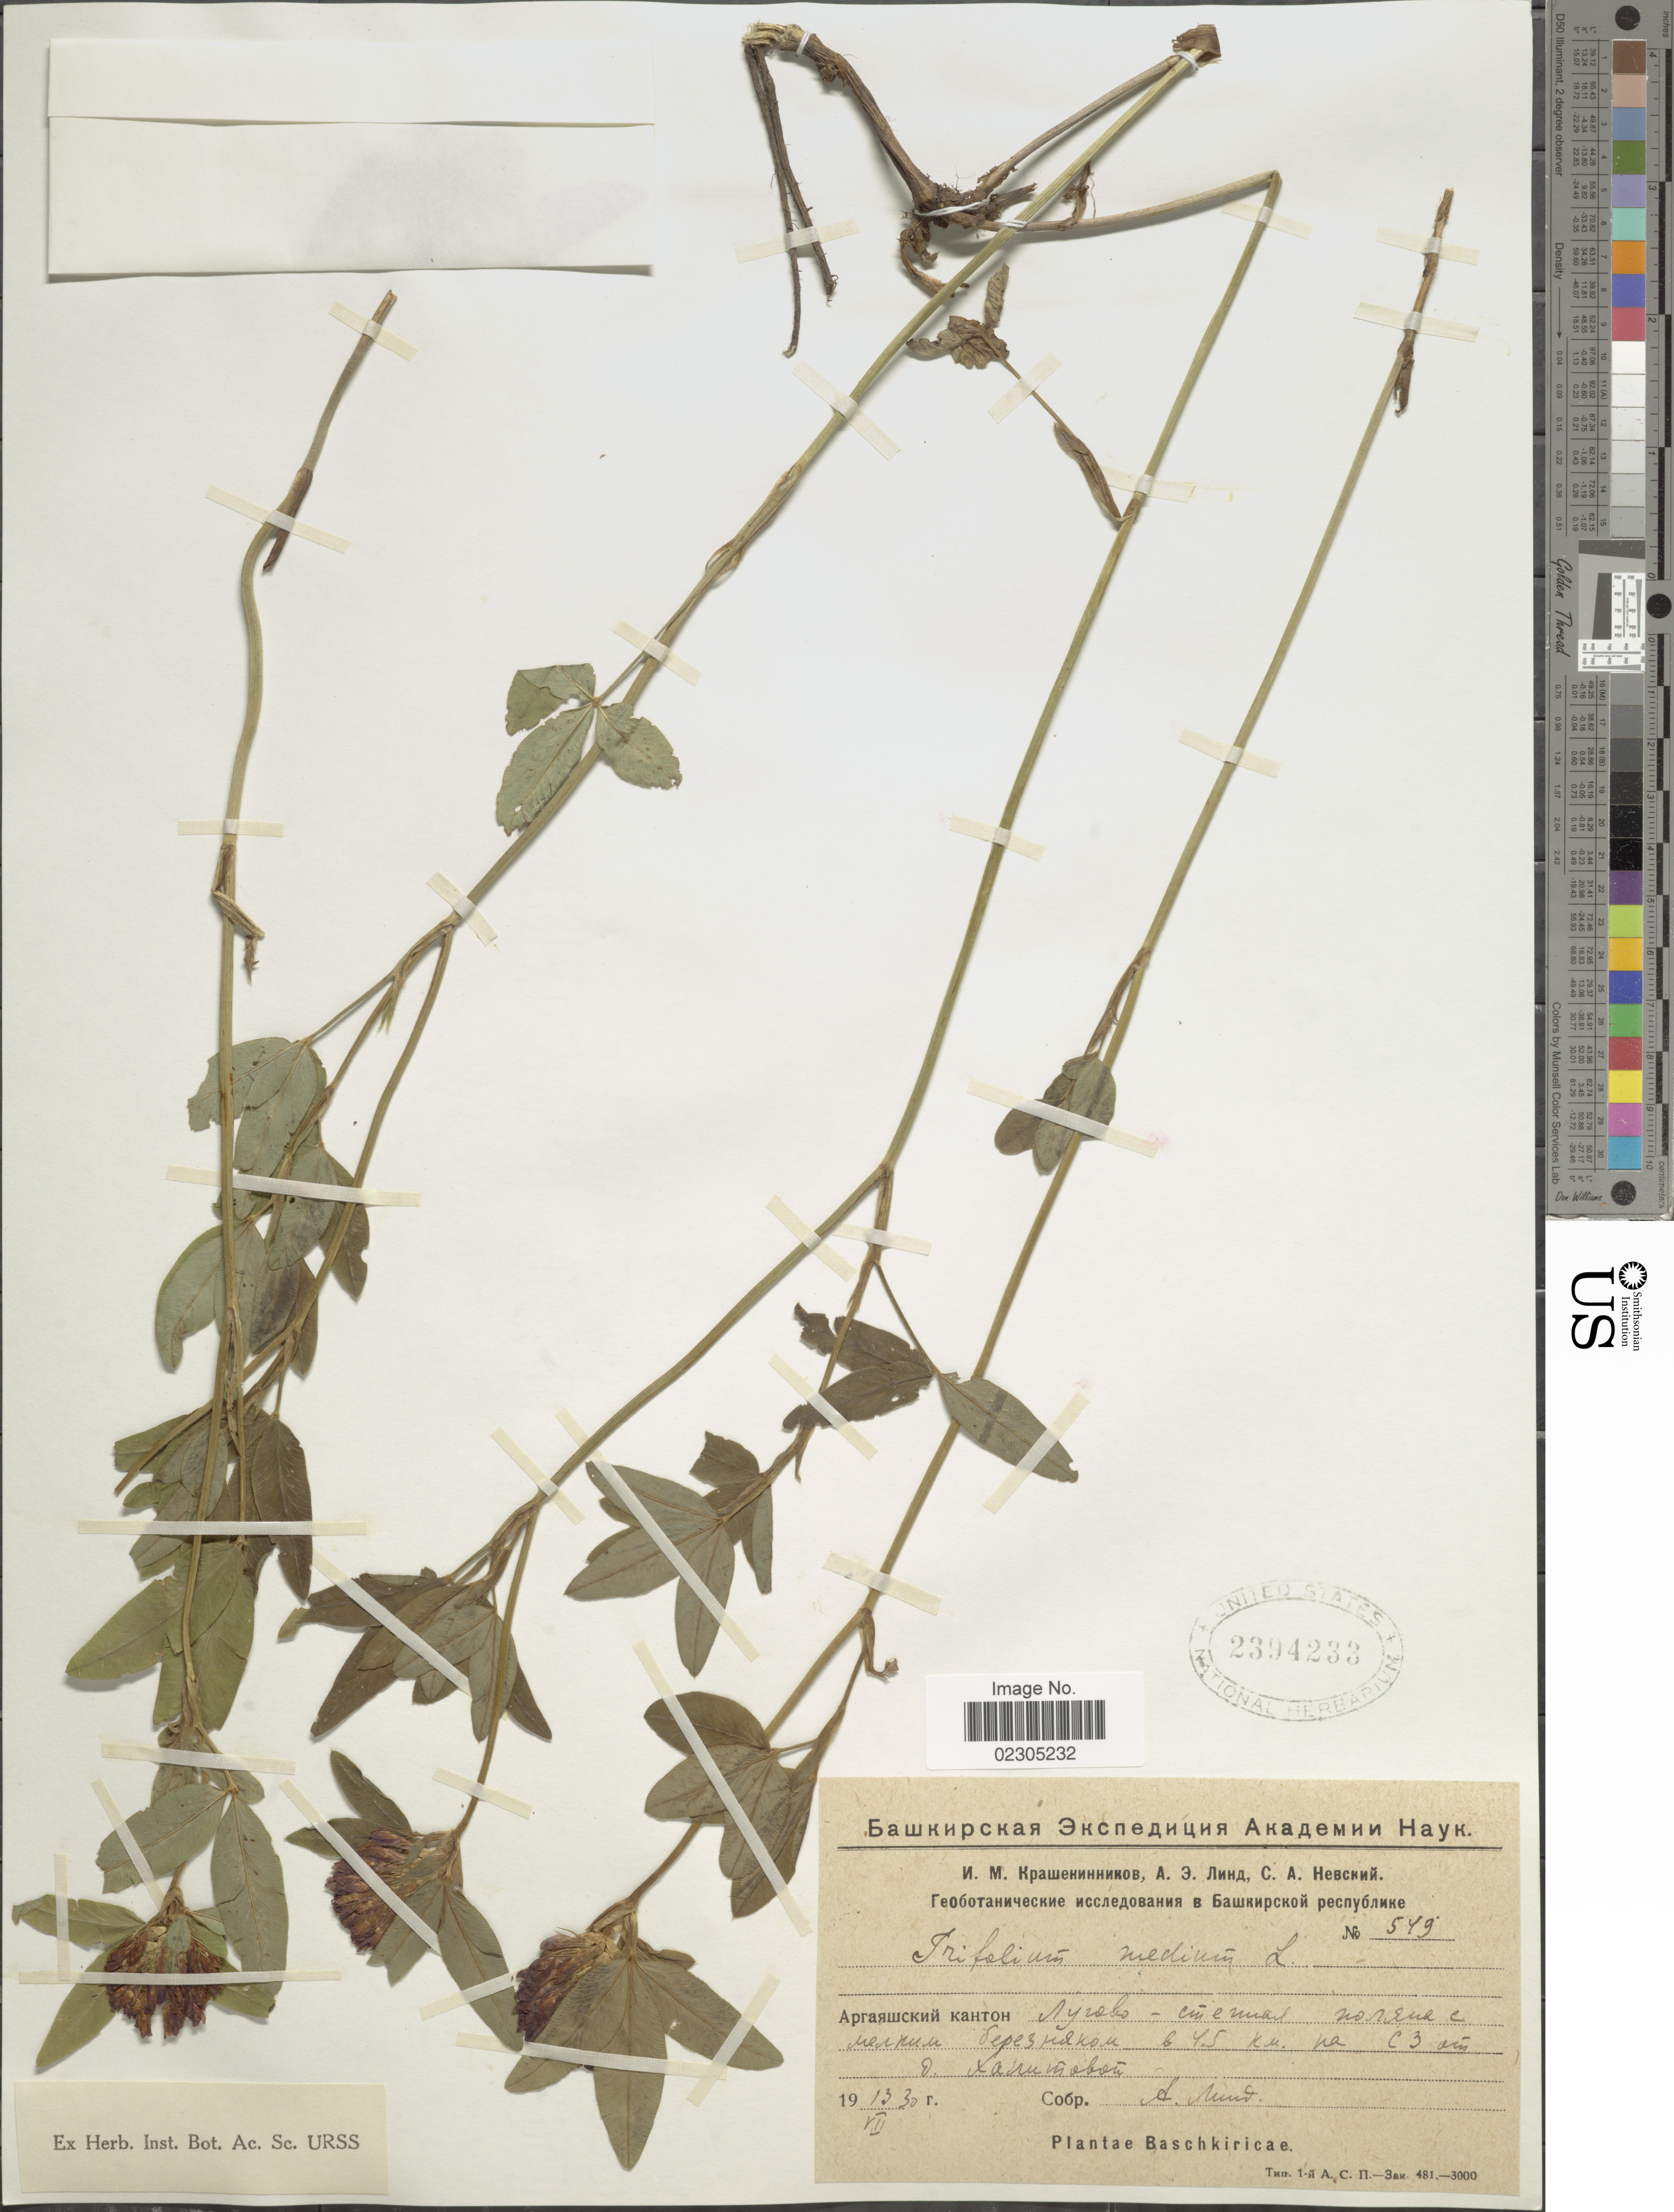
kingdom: Plantae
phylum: Tracheophyta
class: Magnoliopsida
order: Fabales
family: Fabaceae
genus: Trifolium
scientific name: Trifolium medium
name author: L.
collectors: A. Lind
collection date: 1930-07-13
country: Russian Federation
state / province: Chelyabinsk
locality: Argayashsky District, 4.5 km SW of Khalitov village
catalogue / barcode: US 2394233